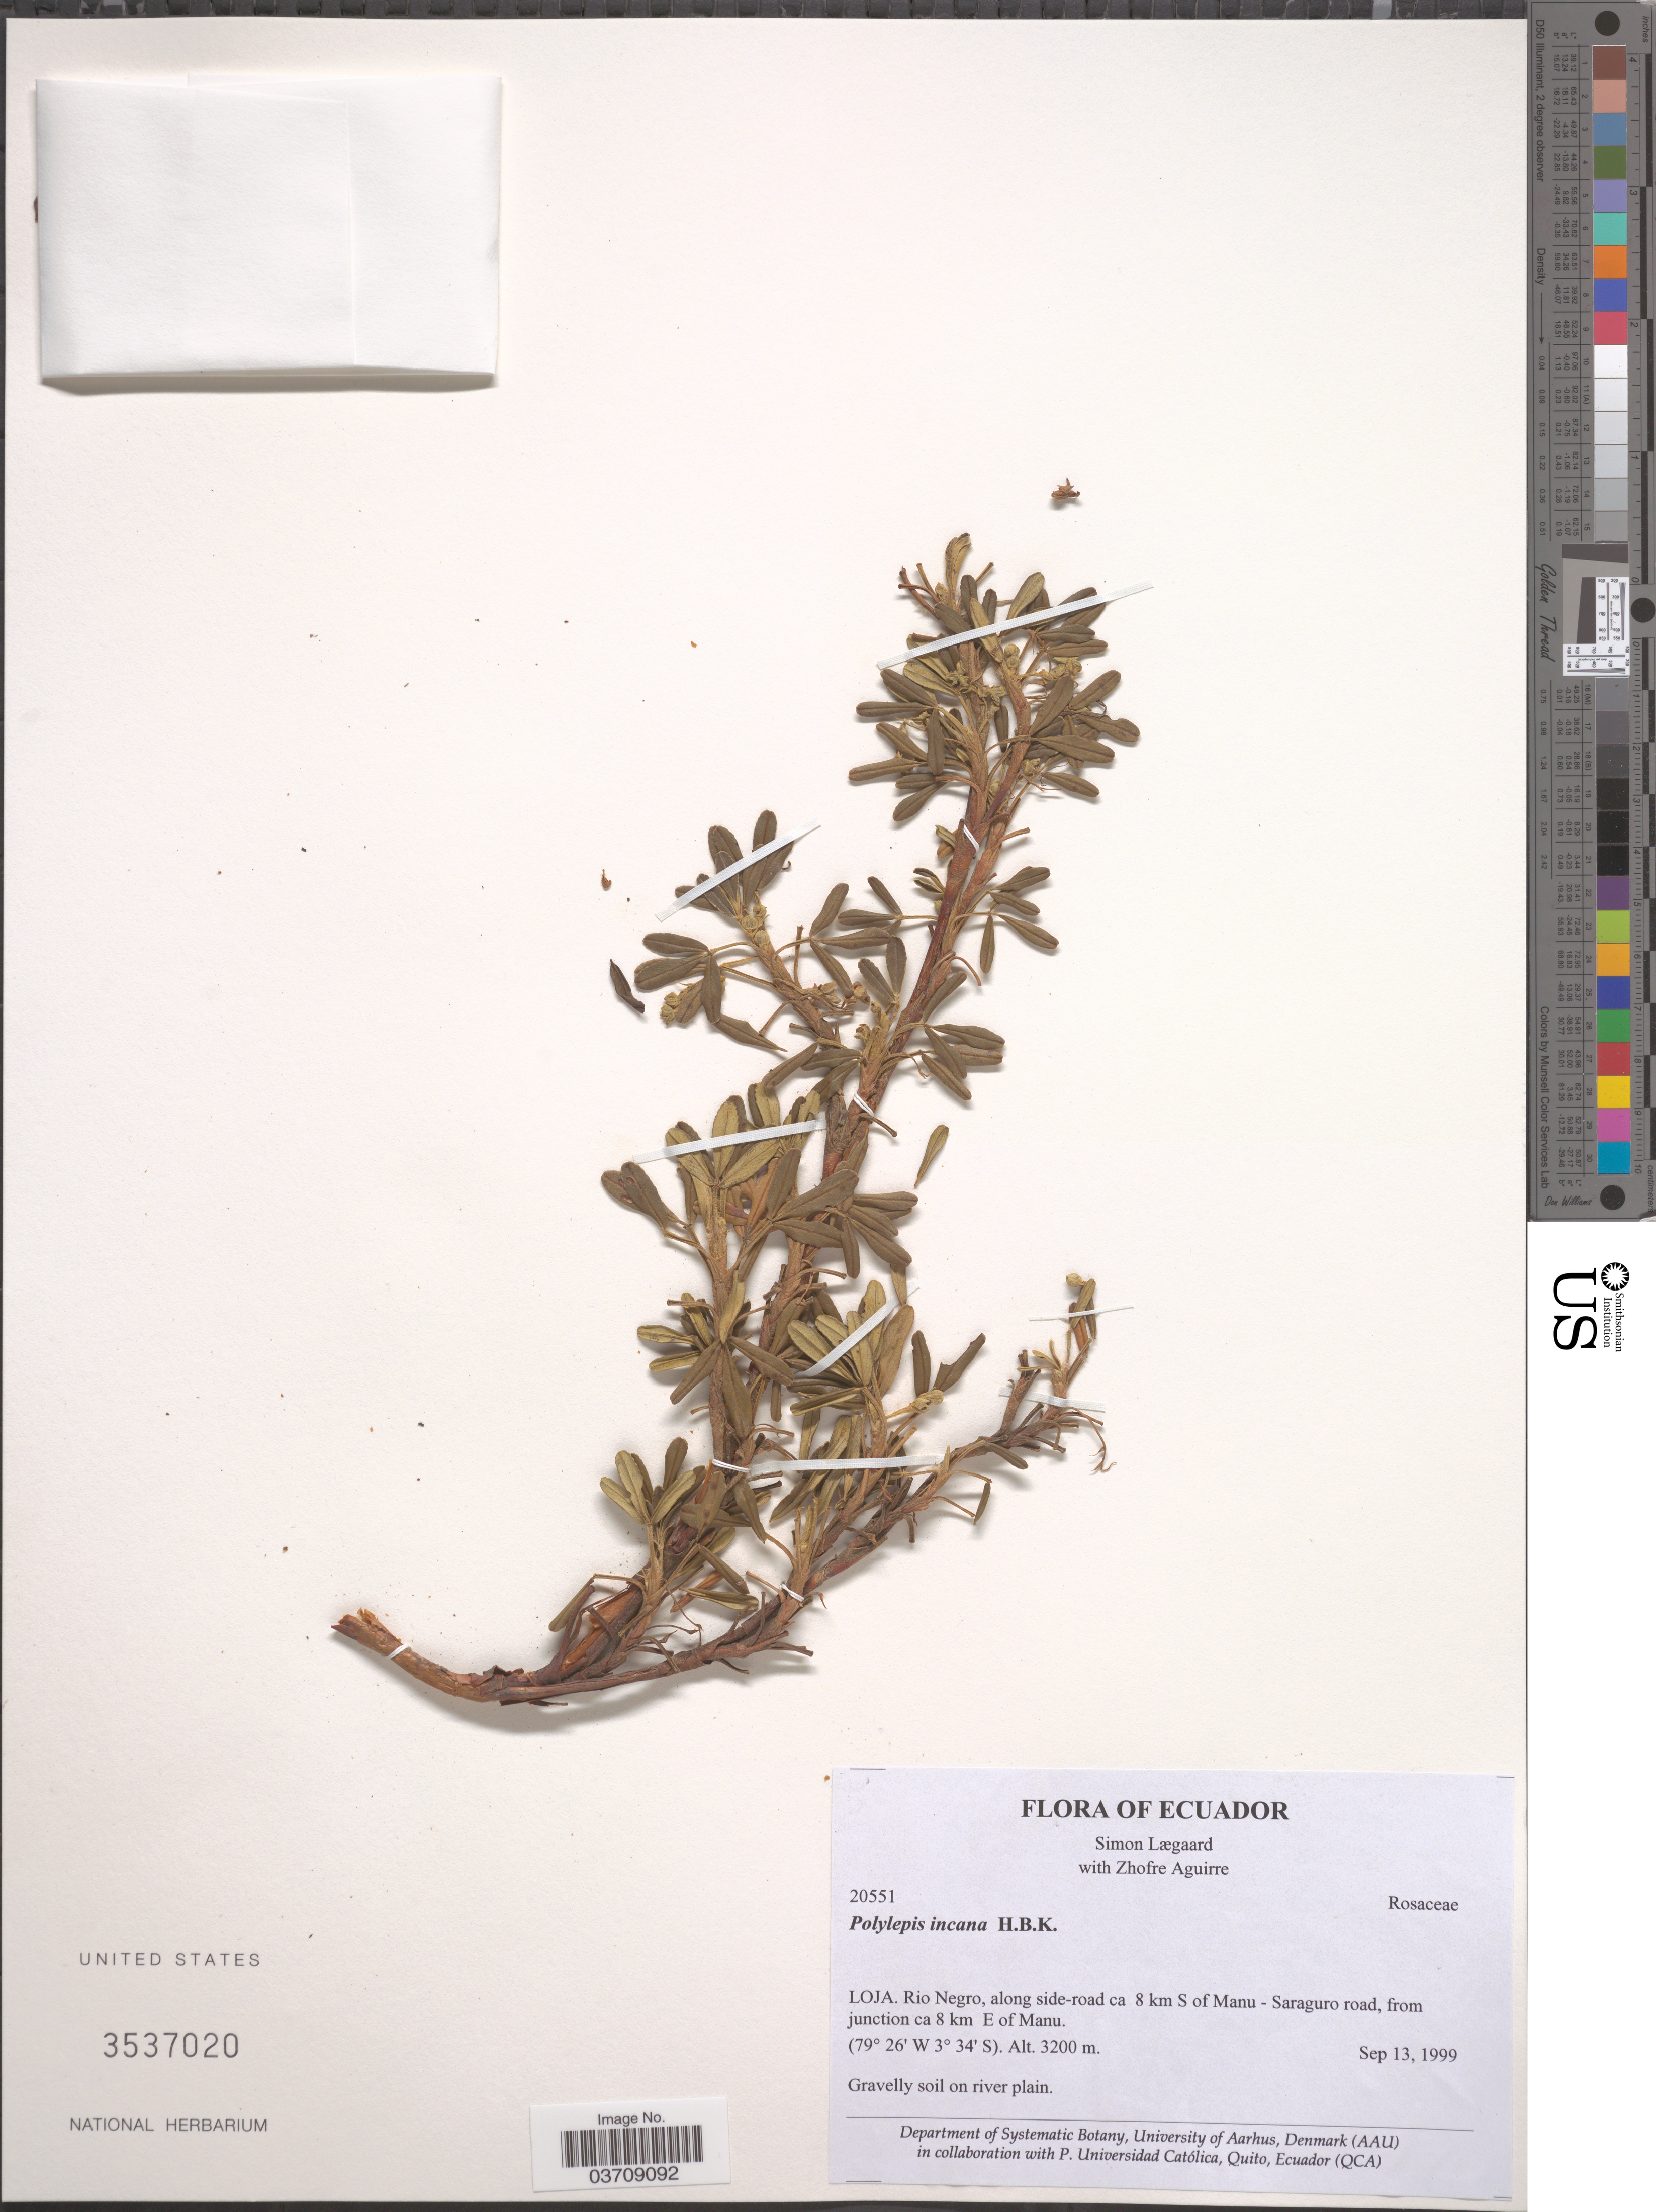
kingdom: Plantae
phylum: Tracheophyta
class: Magnoliopsida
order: Rosales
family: Rosaceae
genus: Polylepis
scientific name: Polylepis incana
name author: Kunth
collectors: S. Lægaard & Z. Aguirre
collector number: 20551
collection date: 1999-09-13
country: Ecuador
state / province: Loja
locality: Rio Negro, along side-road ca 8 km S of Manu - Saraguro road, from junction ca 8 km E of Manu.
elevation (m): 3200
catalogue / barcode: US 3537020